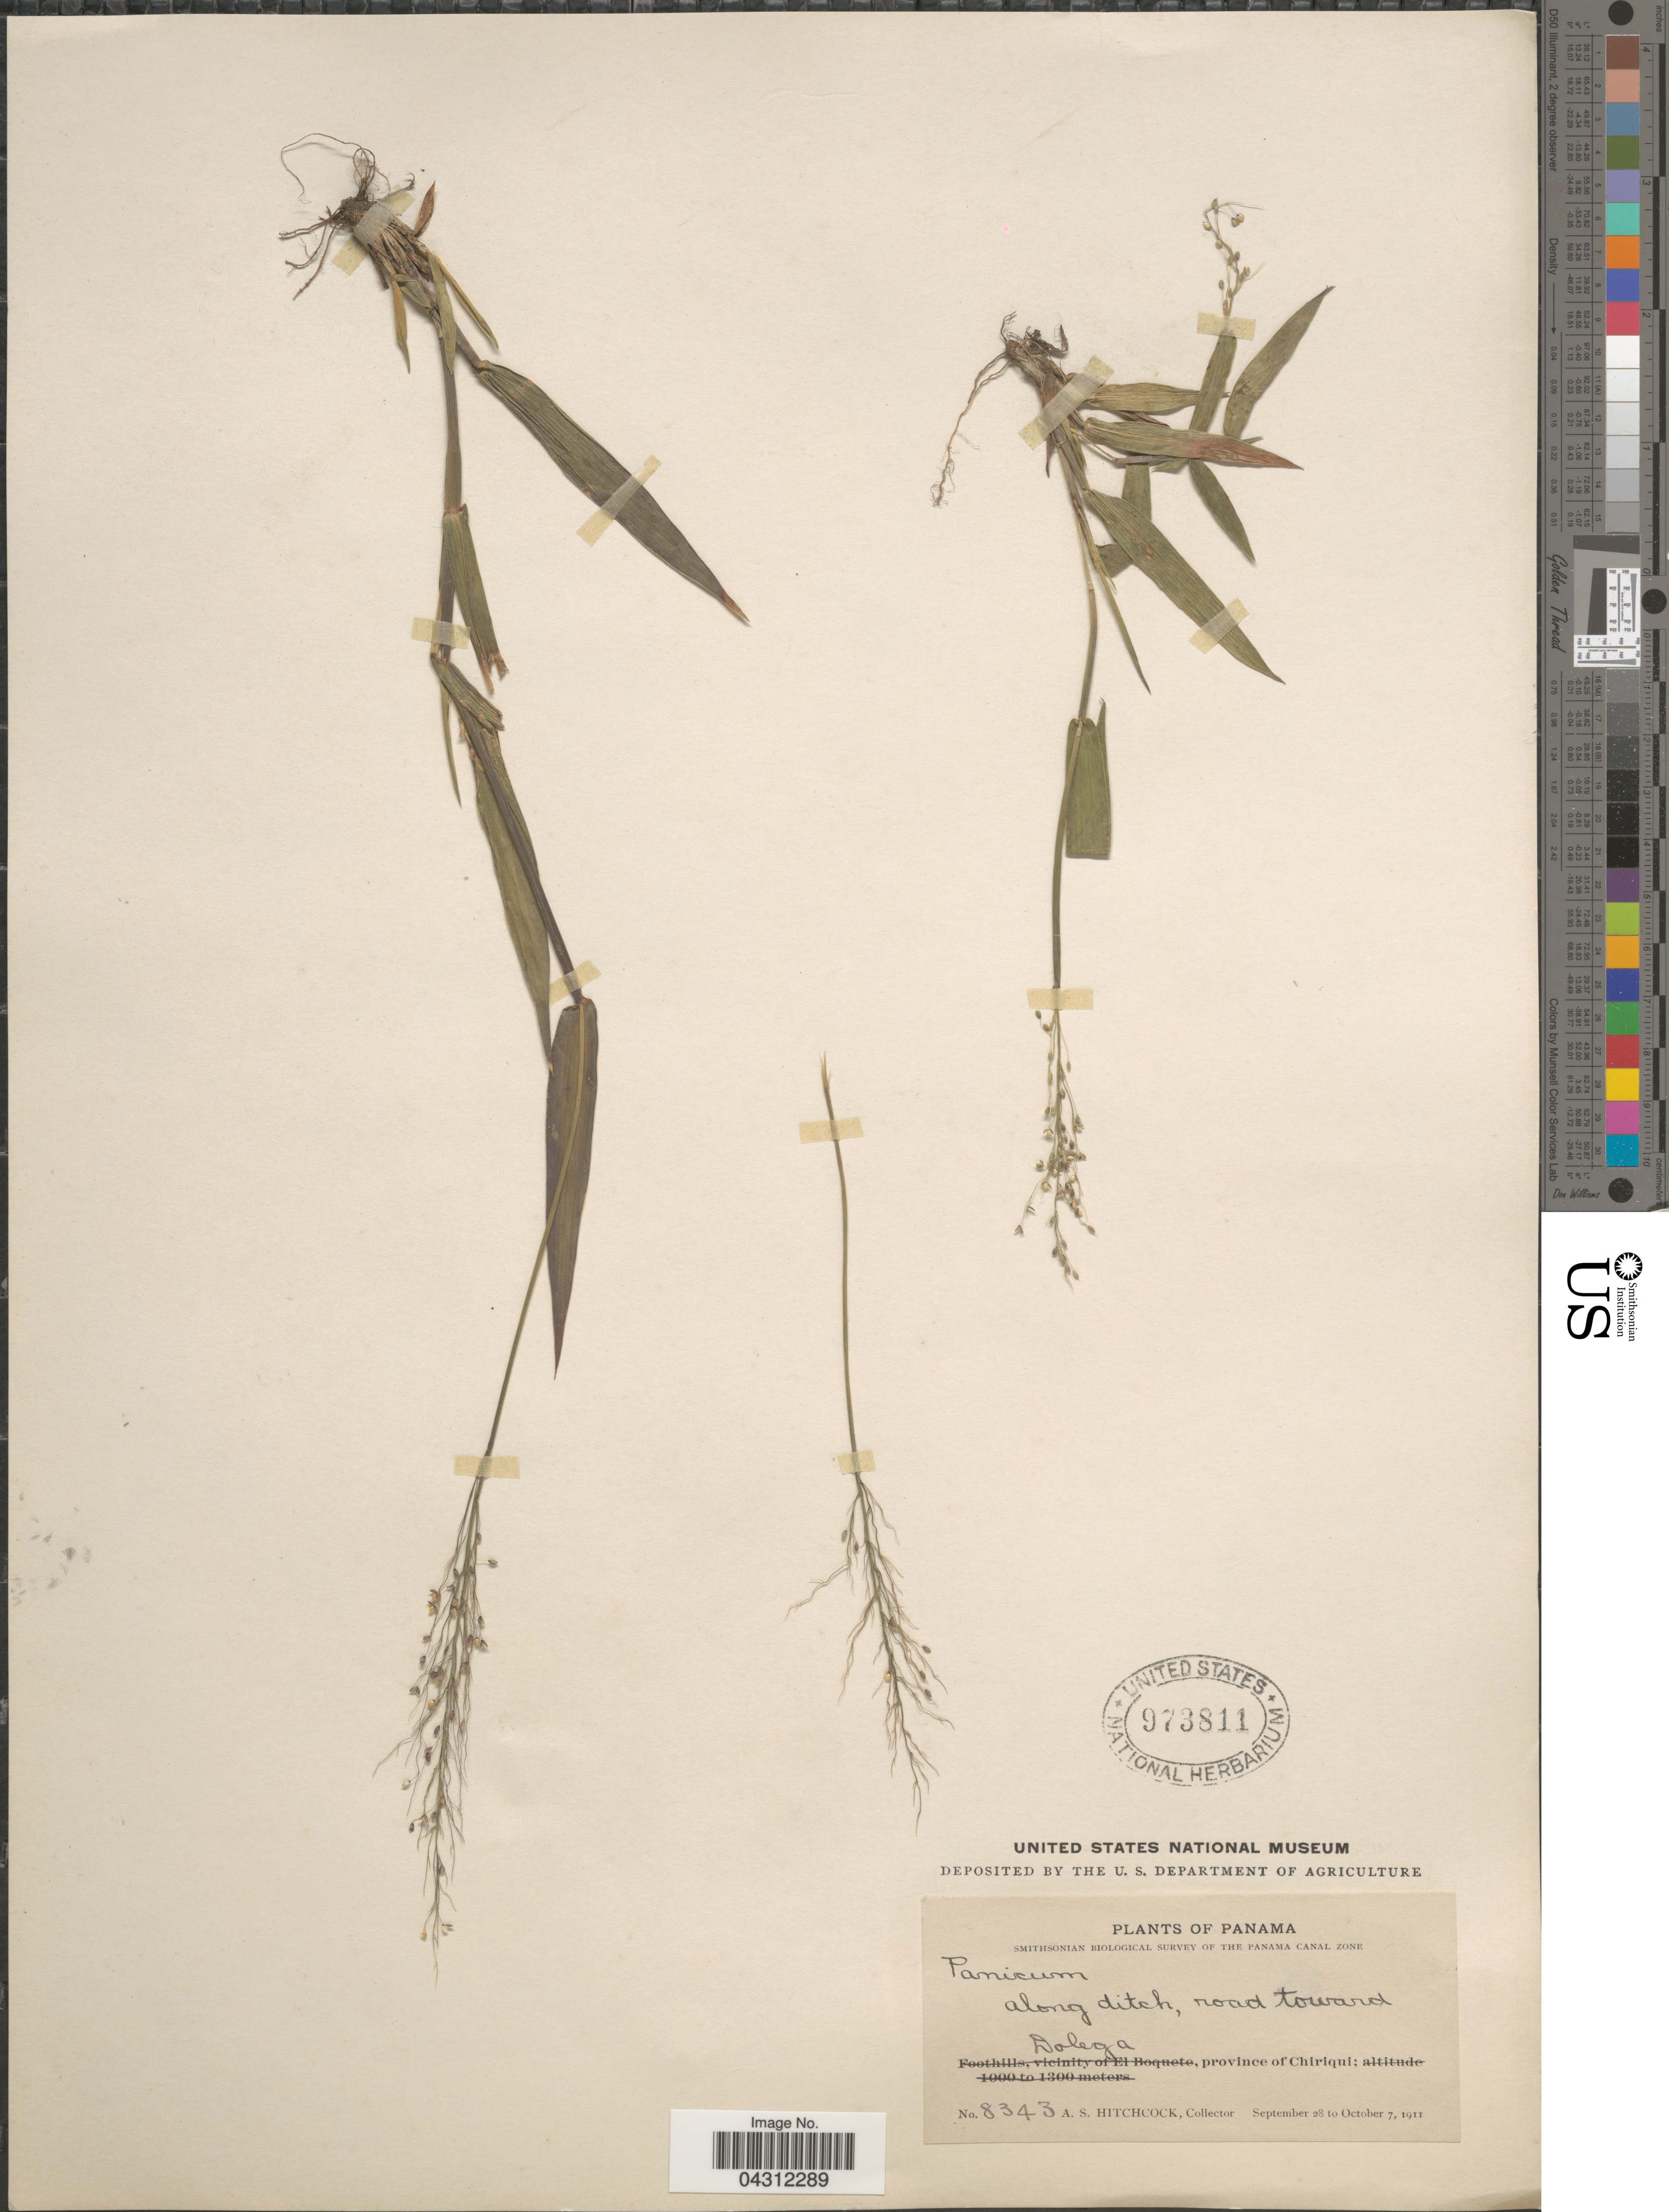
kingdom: Plantae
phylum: Tracheophyta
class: Liliopsida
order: Poales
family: Poaceae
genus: Dichanthelium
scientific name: Dichanthelium sphaerocarpon var. sphaerocarpon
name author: (Elliott) Gould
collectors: A. S. Hitchcock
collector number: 8343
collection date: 1911-09-28/1911-10-07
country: Panama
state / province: Chiriqui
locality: Dolega.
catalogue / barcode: US 973811